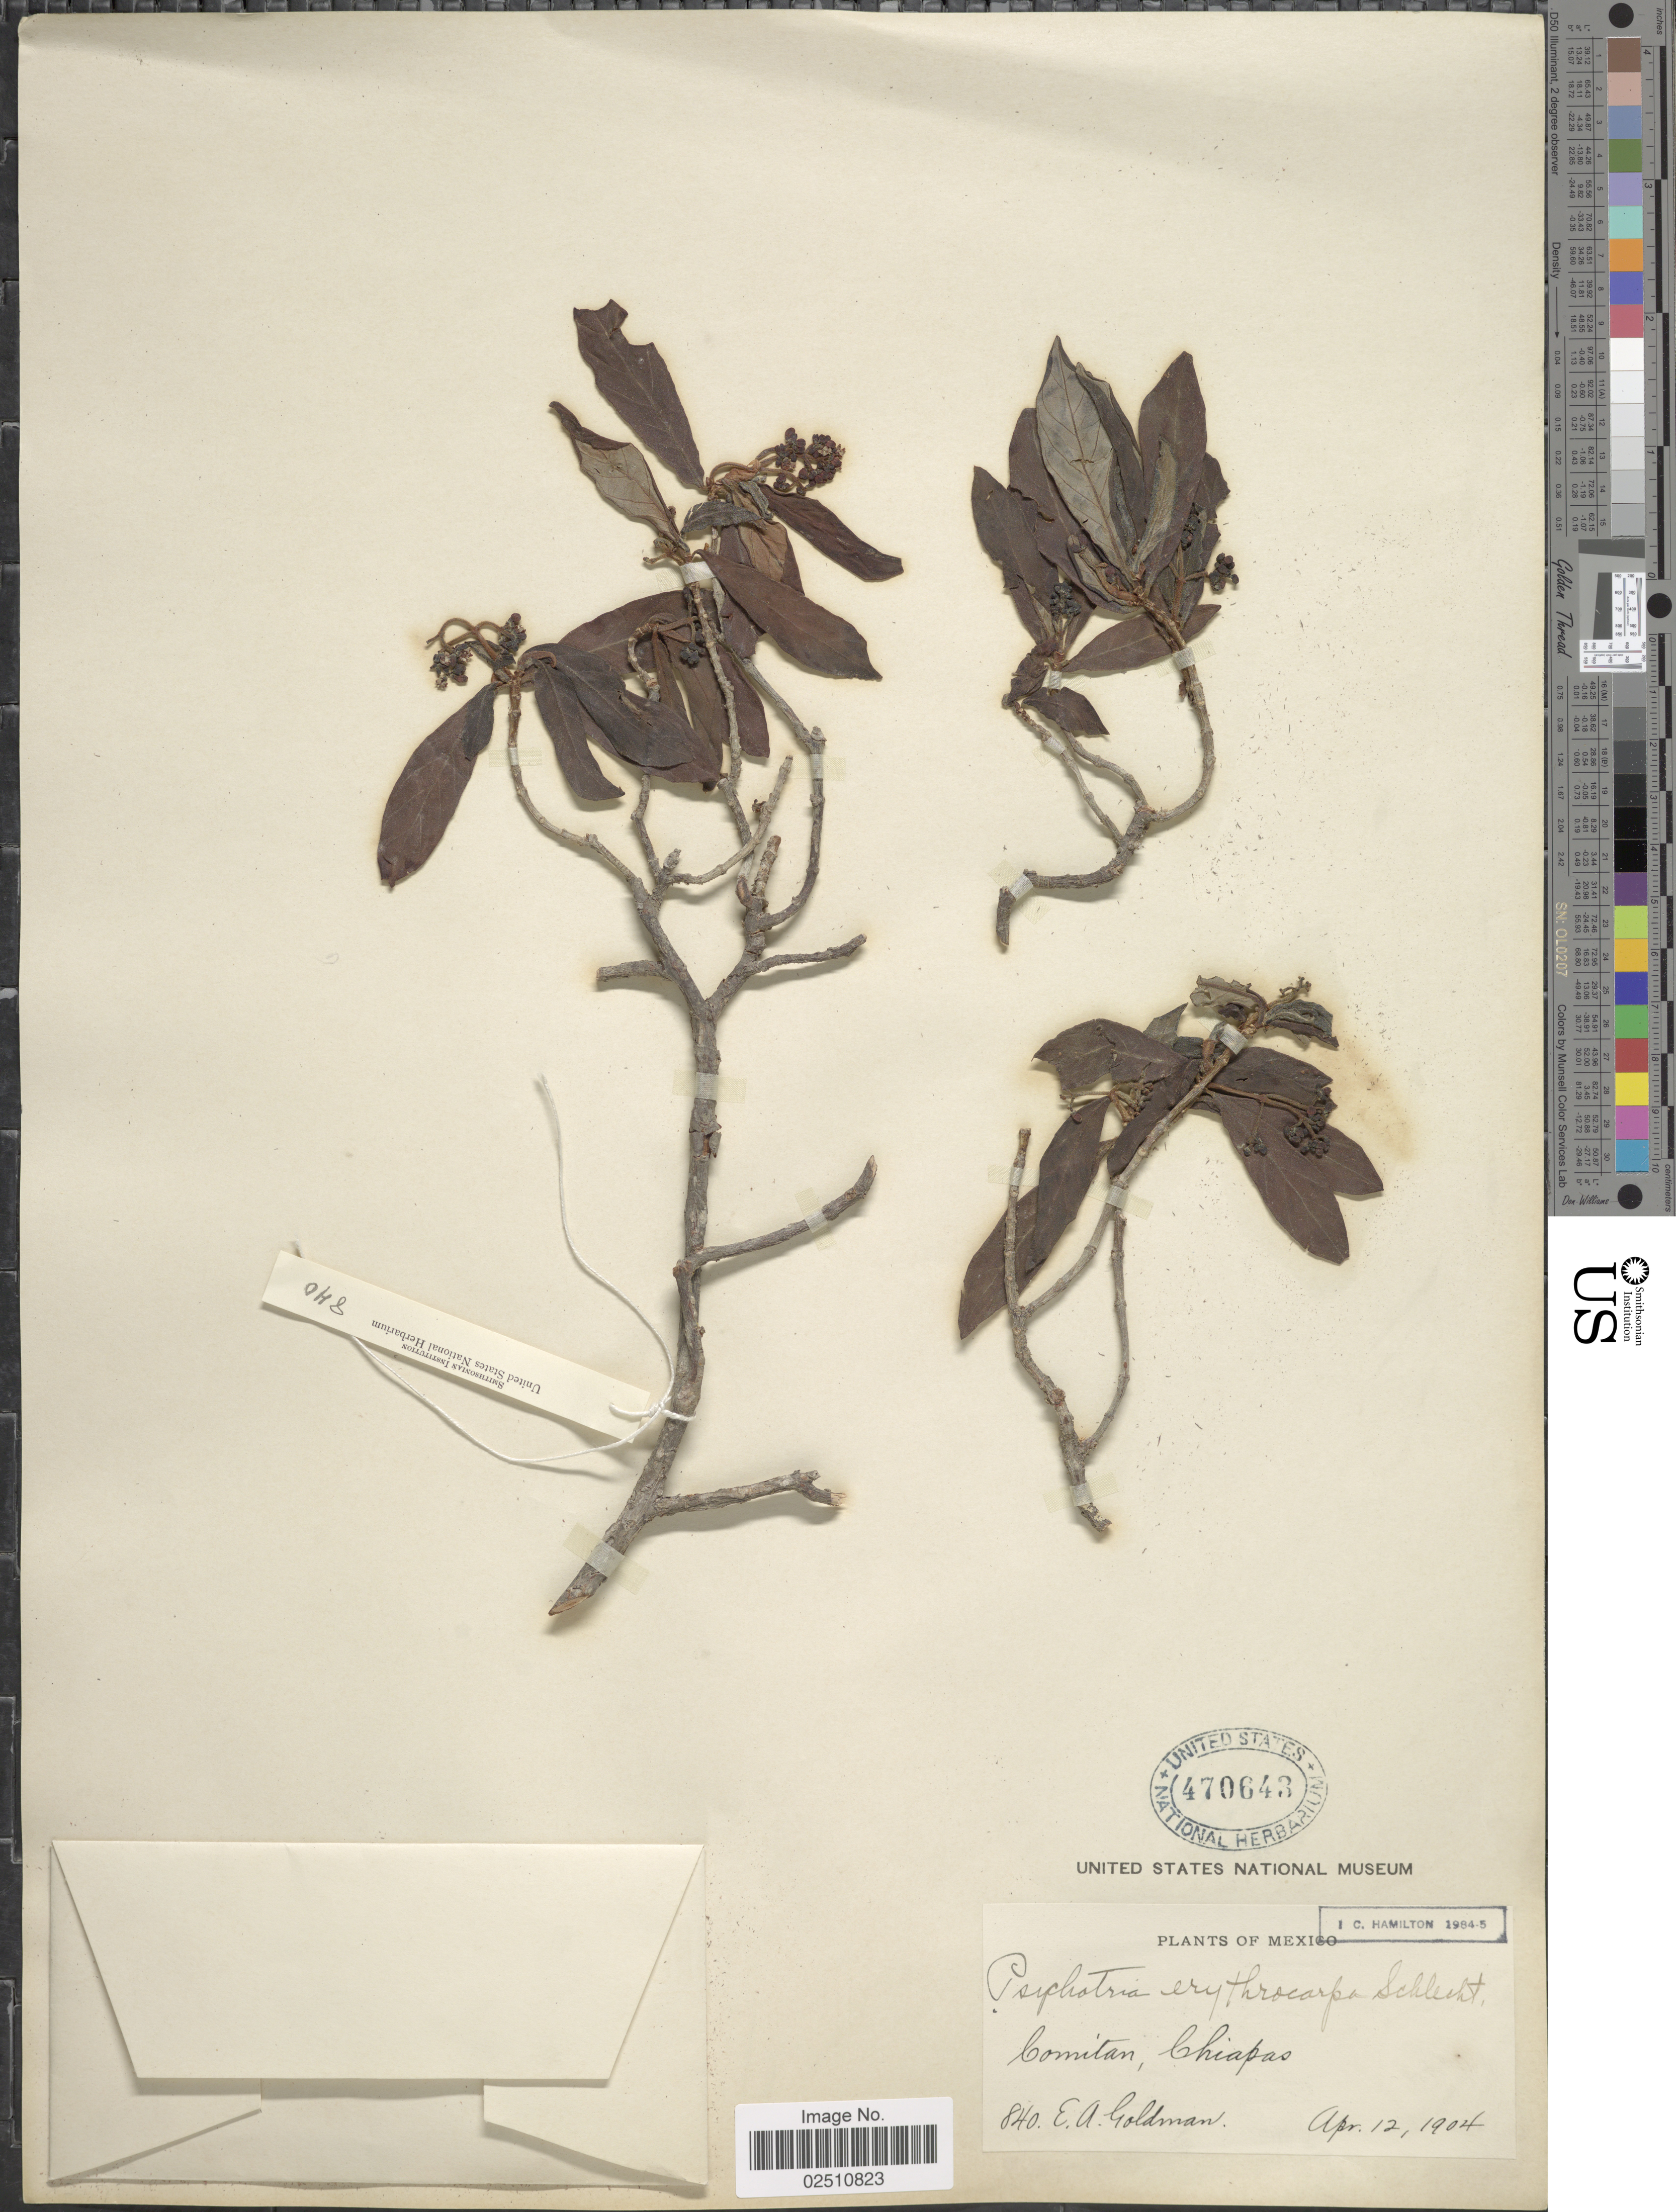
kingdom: Plantae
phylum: Tracheophyta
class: Magnoliopsida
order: Gentianales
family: Rubiaceae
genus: Psychotria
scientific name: Psychotria erythrocarpa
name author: Schltdl.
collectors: E. A. Goldman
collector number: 840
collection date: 1904-04-12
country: Mexico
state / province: Chiapas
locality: Comitan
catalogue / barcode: US 470643